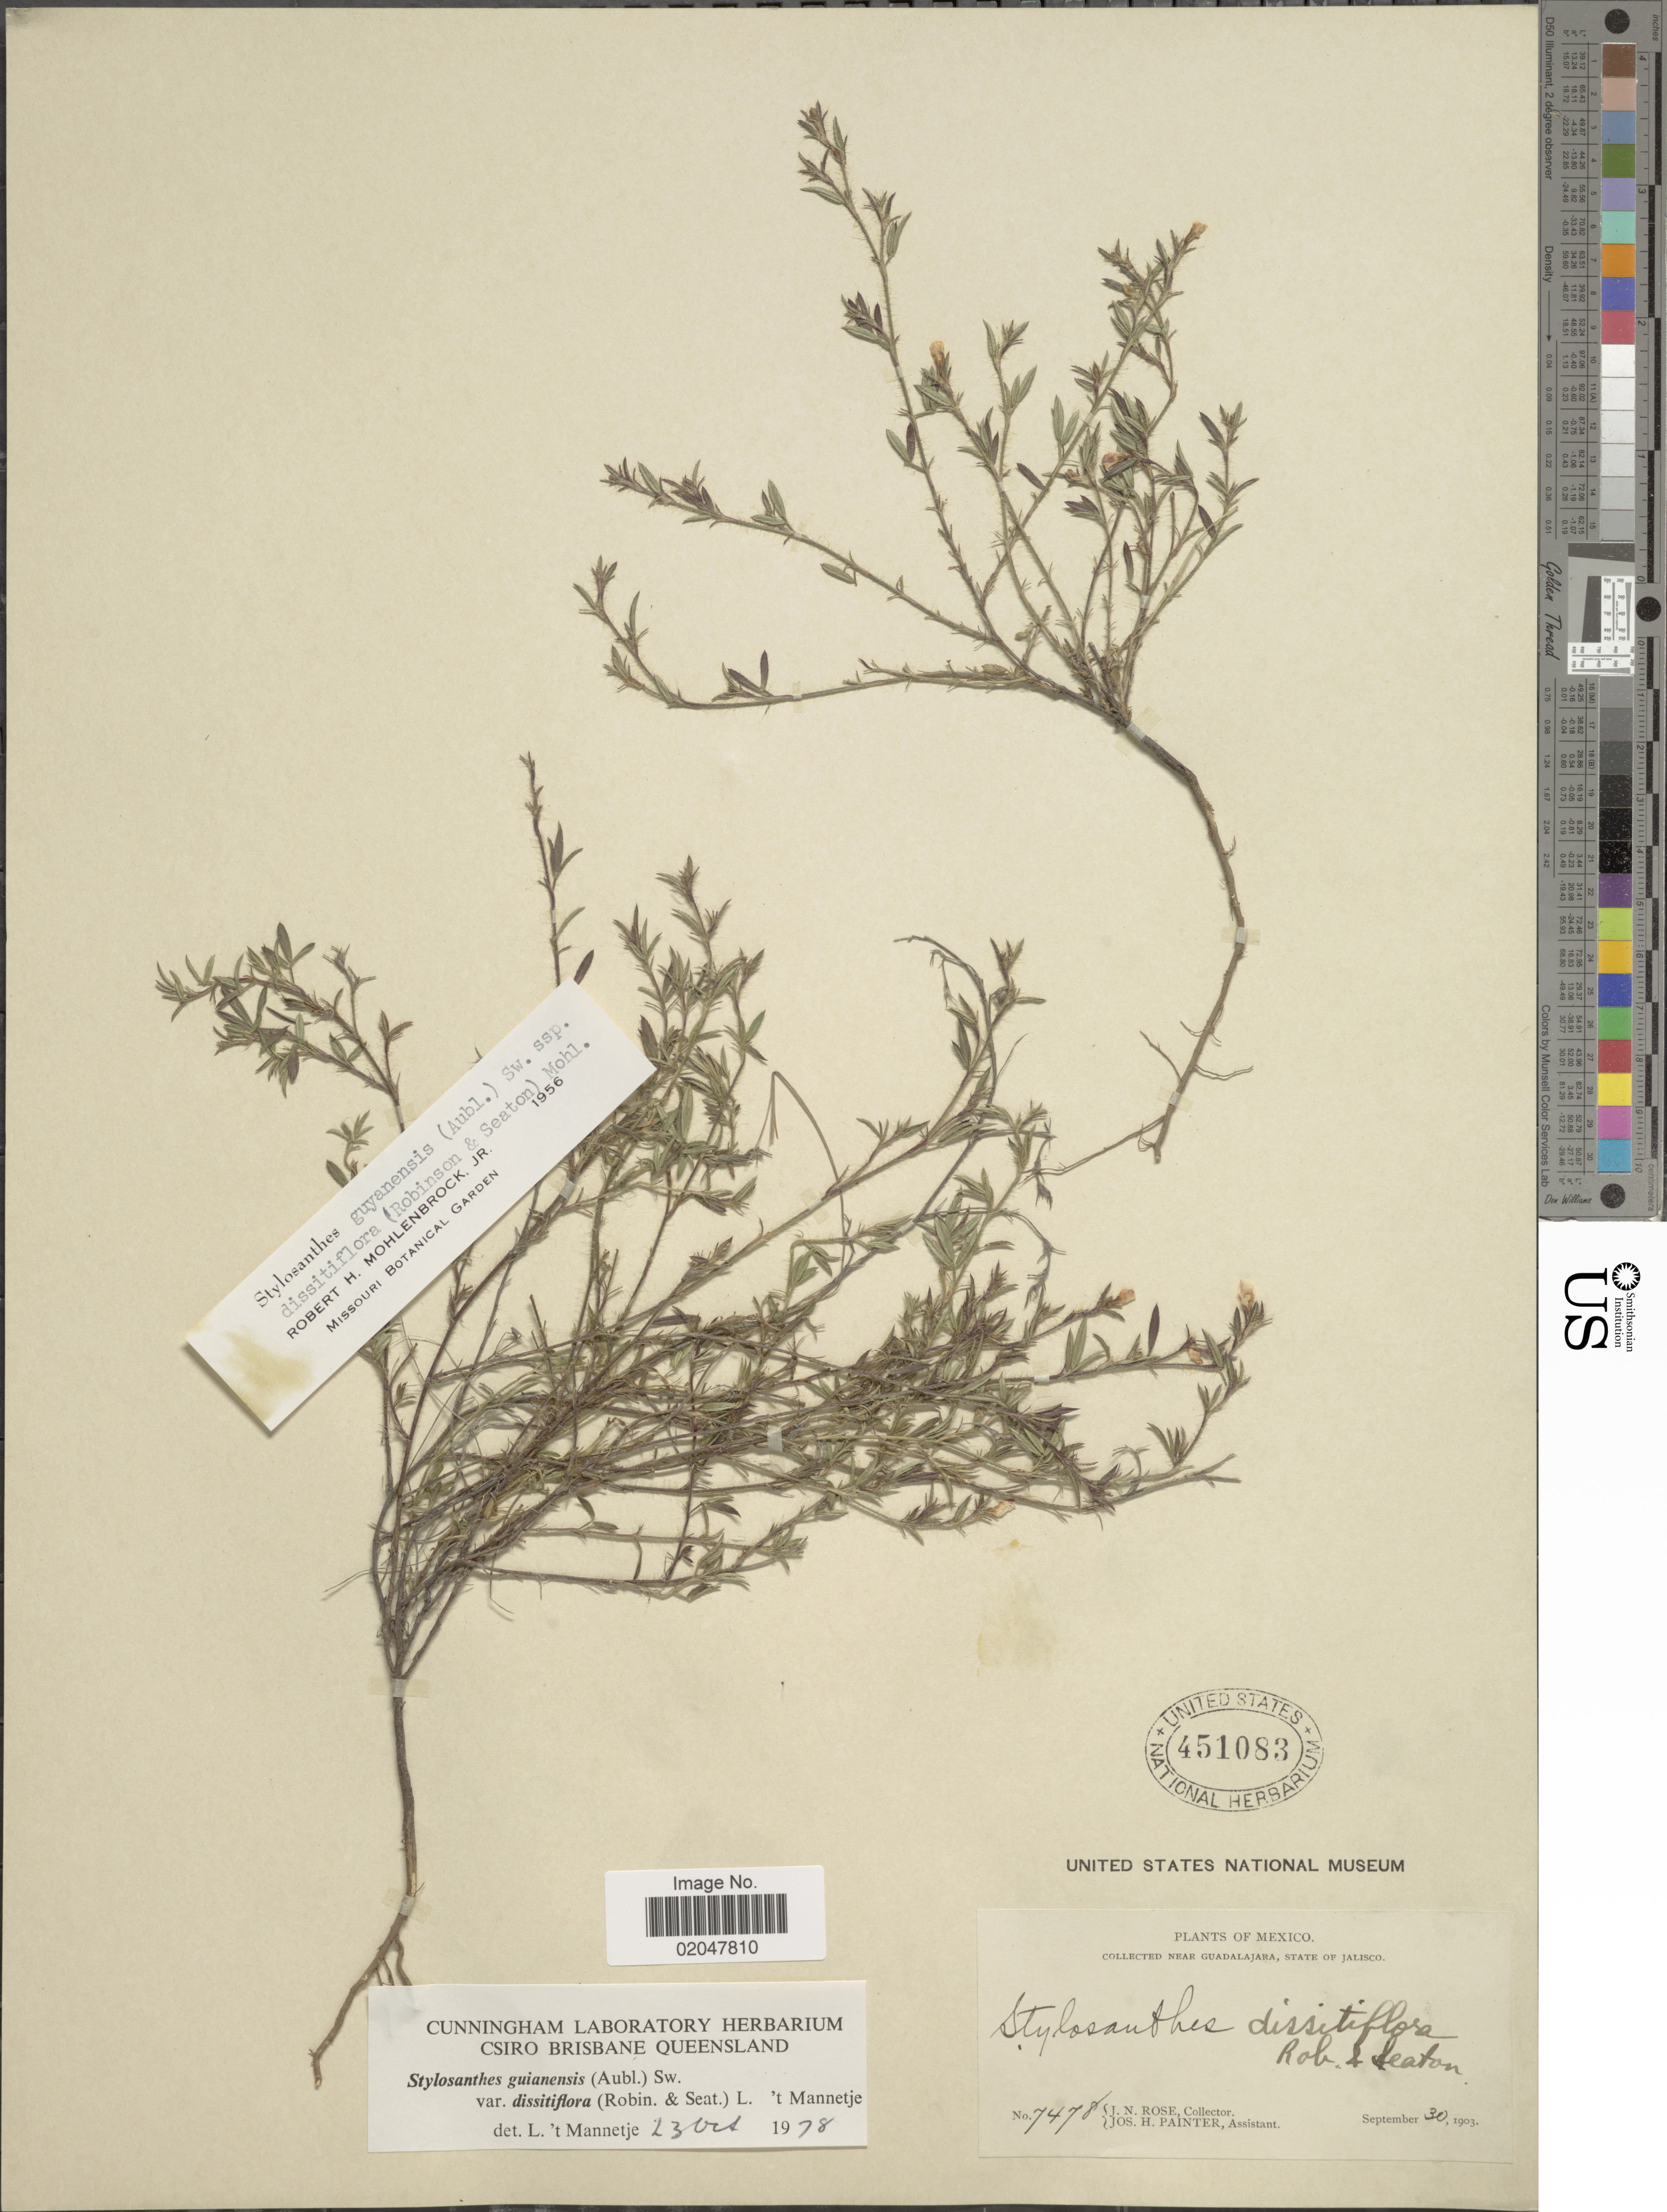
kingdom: Plantae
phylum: Tracheophyta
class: Magnoliopsida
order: Fabales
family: Fabaceae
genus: Stylosanthes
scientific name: Stylosanthes guianensis var. dissitiflora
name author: ( & Seaton) 't Mannetje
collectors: J. N. Rose & J. H. Painter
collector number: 7478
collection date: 1903-09-30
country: Mexico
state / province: Jalisco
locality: Near Guadalajara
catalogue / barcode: US 451083